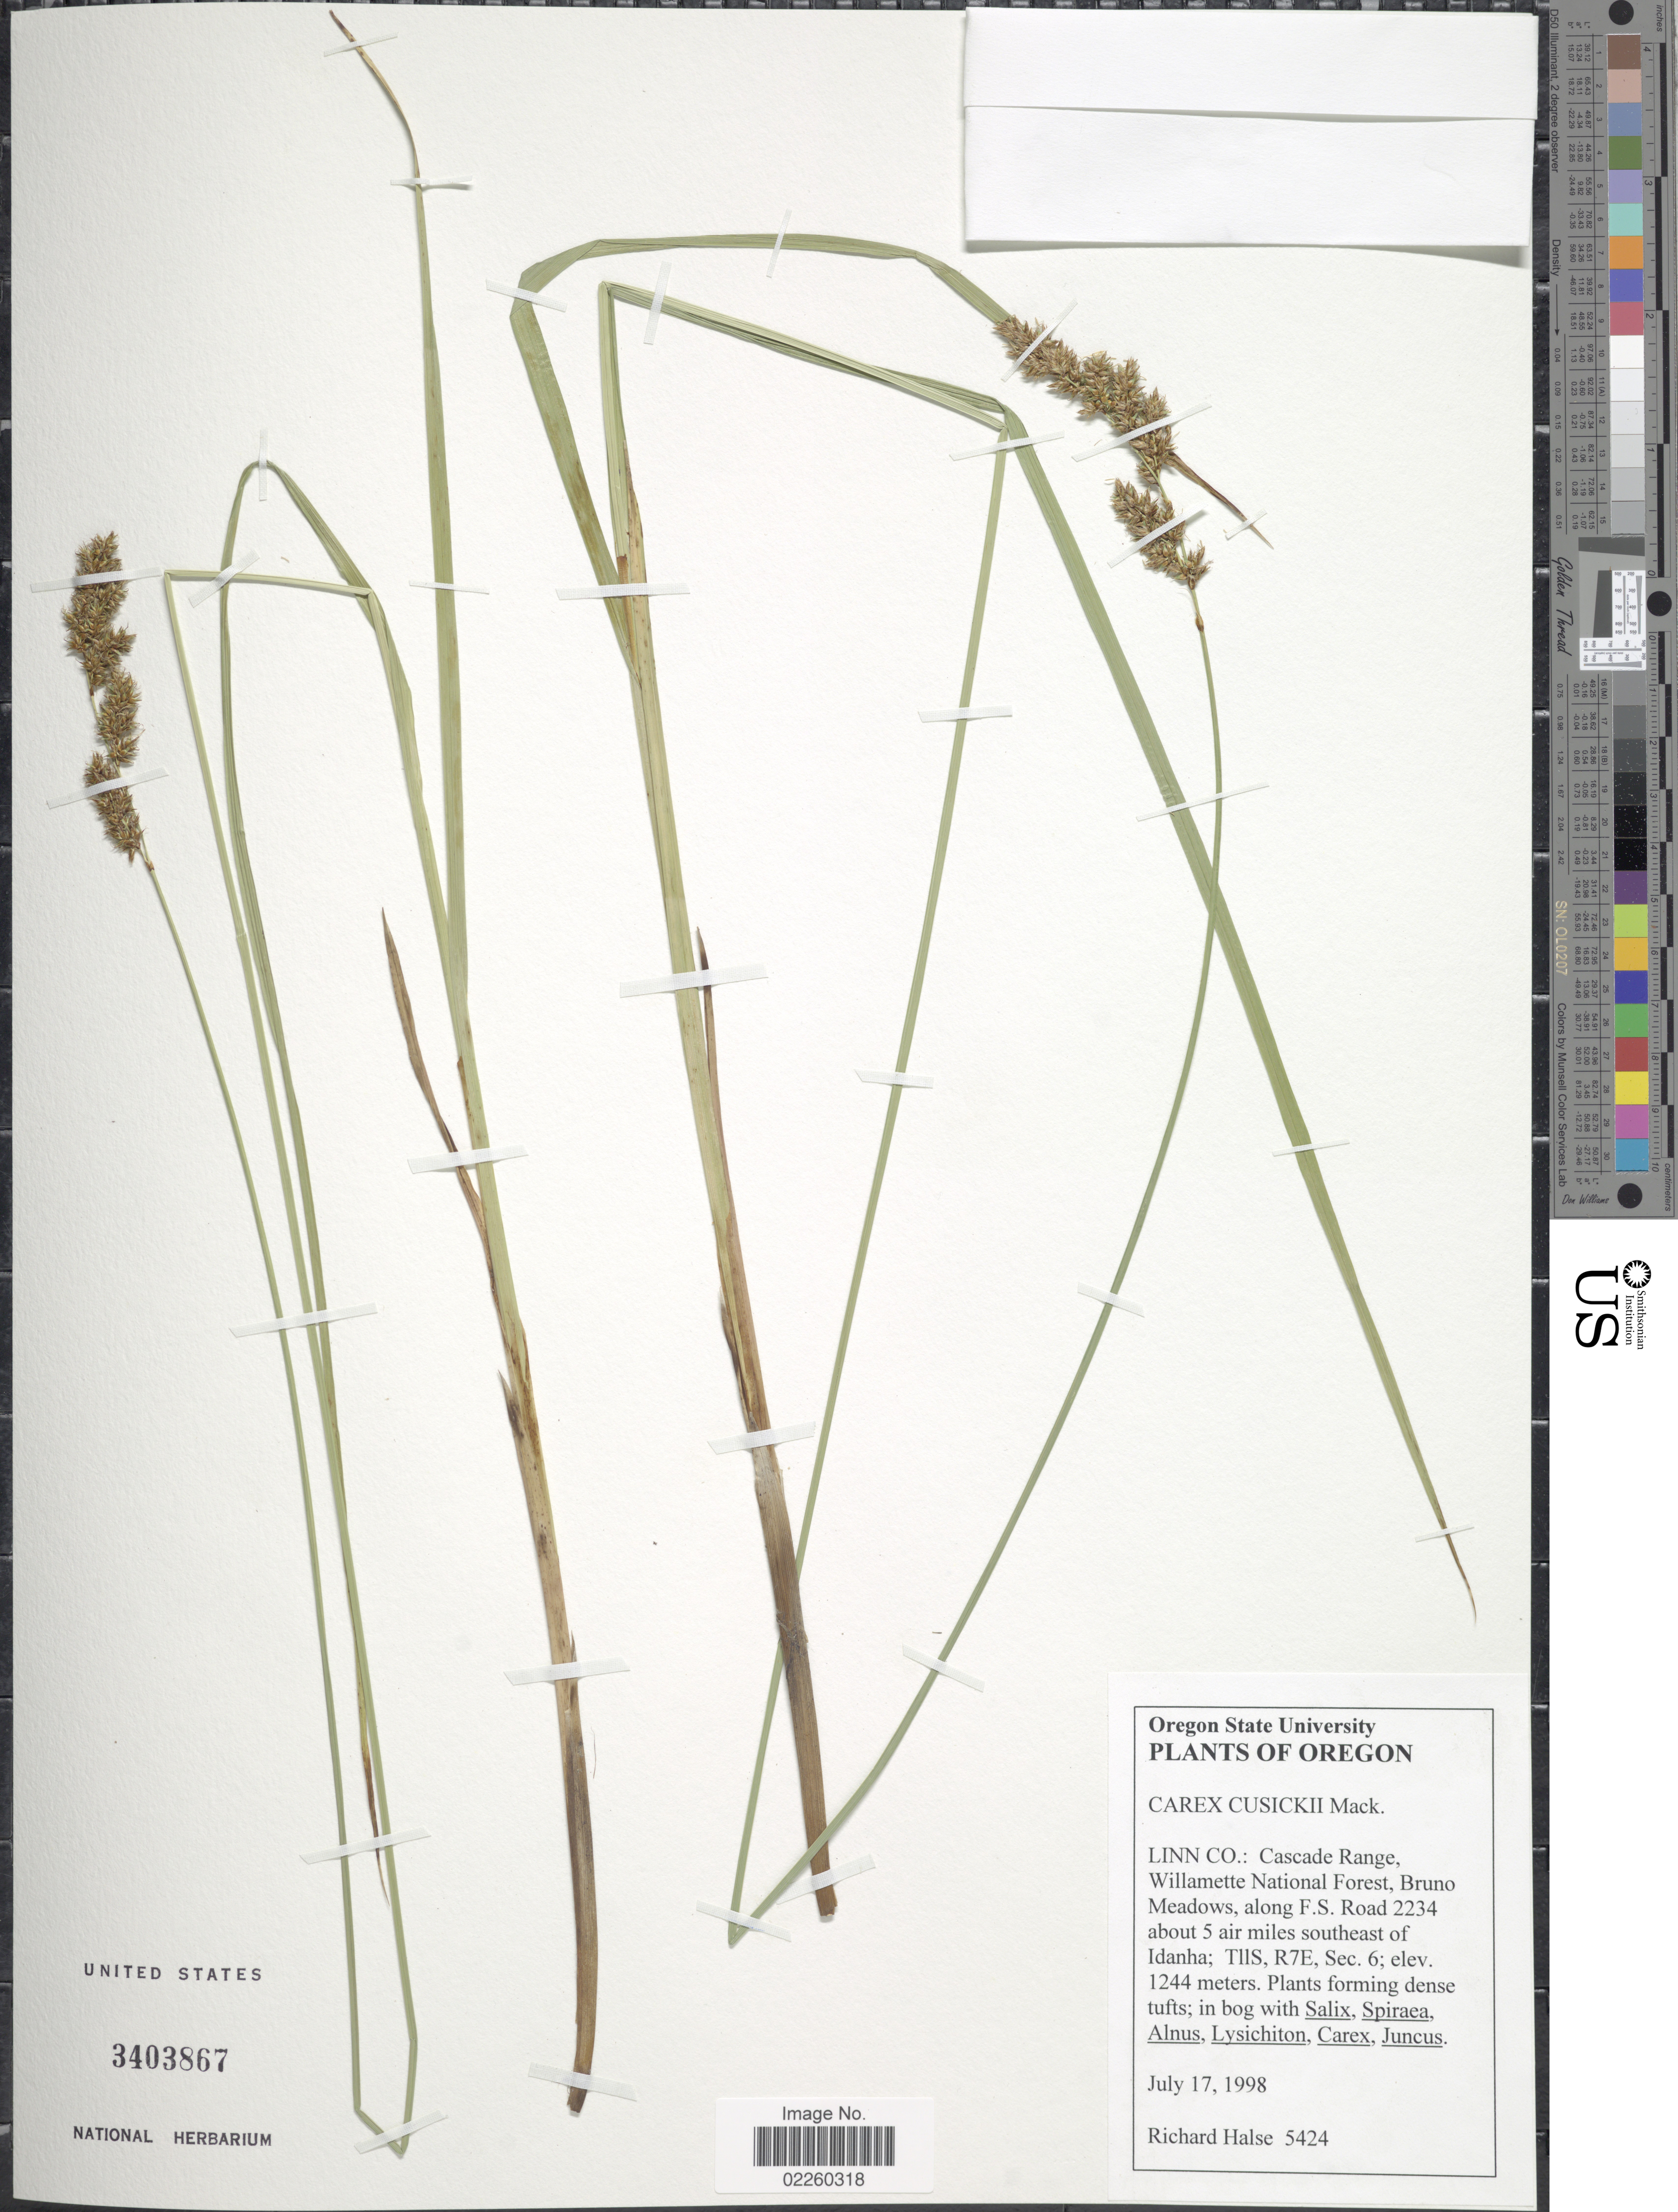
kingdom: Plantae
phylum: Tracheophyta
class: Liliopsida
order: Poales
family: Cyperaceae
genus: Carex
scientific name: Carex cusickii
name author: Mack.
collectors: R. Halse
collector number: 5424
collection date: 1998-07-17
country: United States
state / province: Oregon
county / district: Linn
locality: Linn Co.: Cascade Range, Willamette National Forest, Bruno Meadows, along F.S. Road 2234 about 5 air miles southeast of Idanha T11S, R7E, Sec. 6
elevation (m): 1244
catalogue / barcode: US 3403867